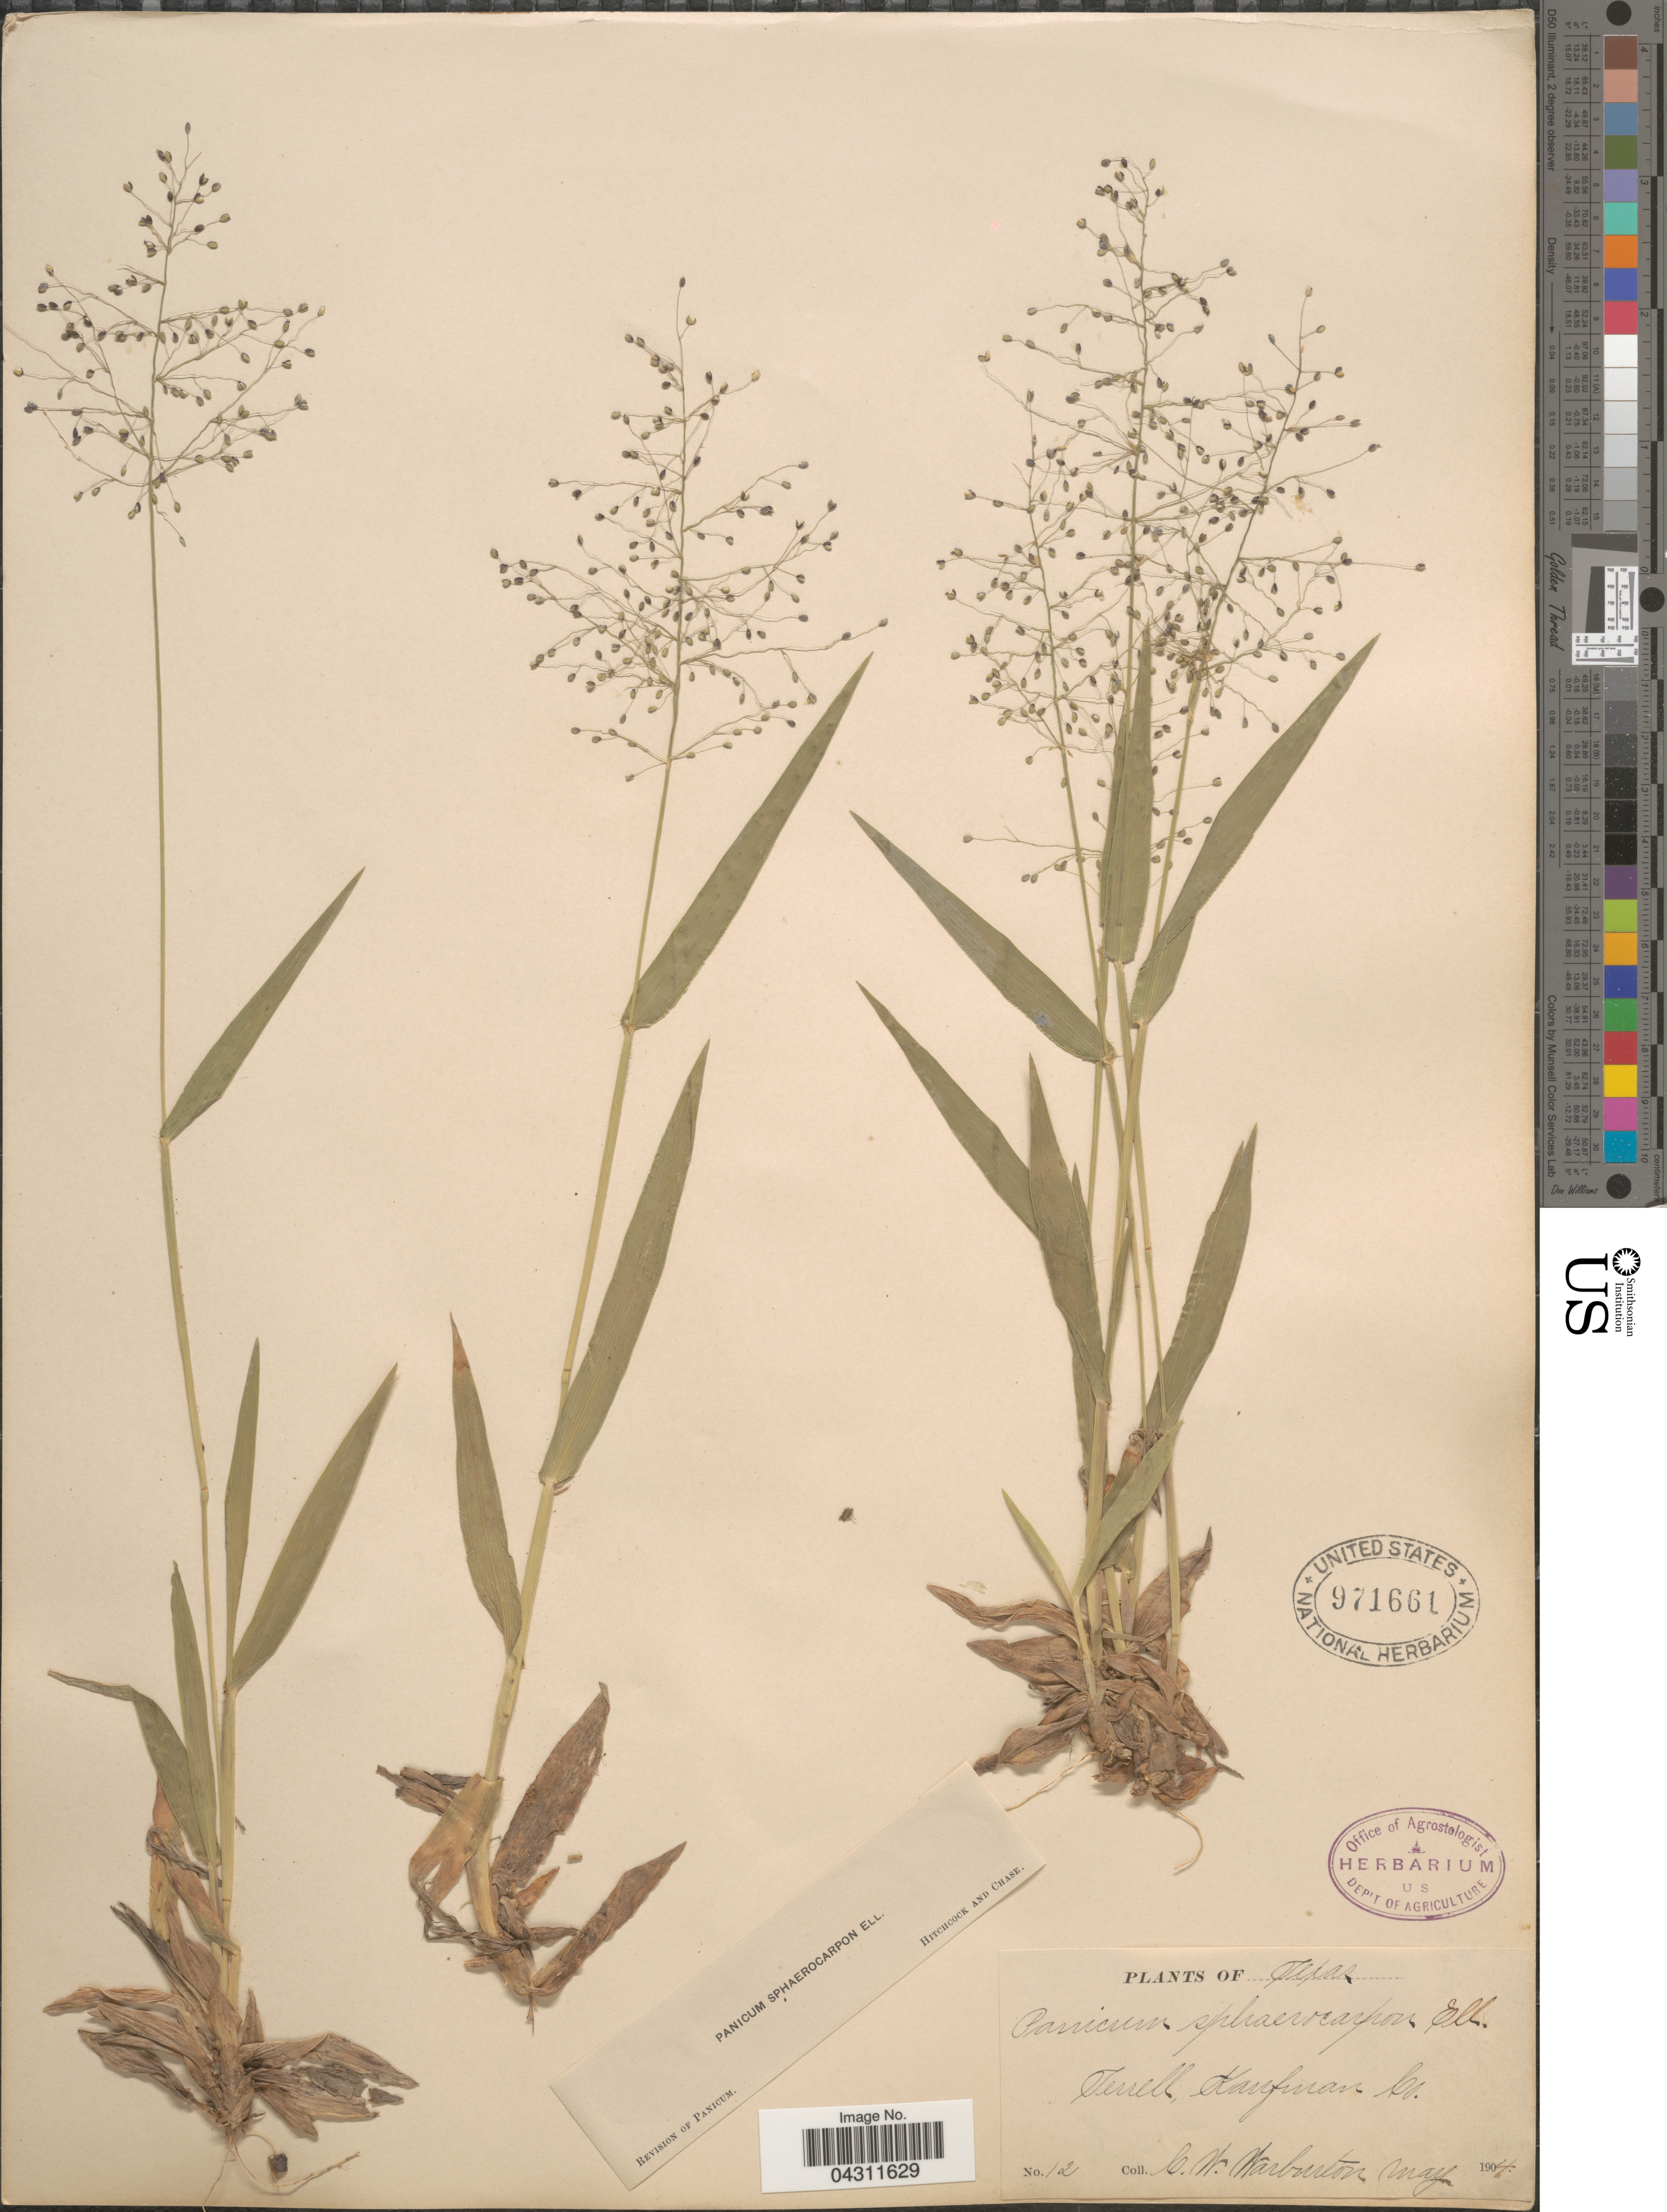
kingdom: Plantae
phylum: Tracheophyta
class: Liliopsida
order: Poales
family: Poaceae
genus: Dichanthelium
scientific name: Dichanthelium strigosum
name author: (Muhl. ex Elliott) Freckmann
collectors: C. Warburton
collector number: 12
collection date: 1904-05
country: United States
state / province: Texas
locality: Terell, Kaufman Co.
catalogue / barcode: US 971661